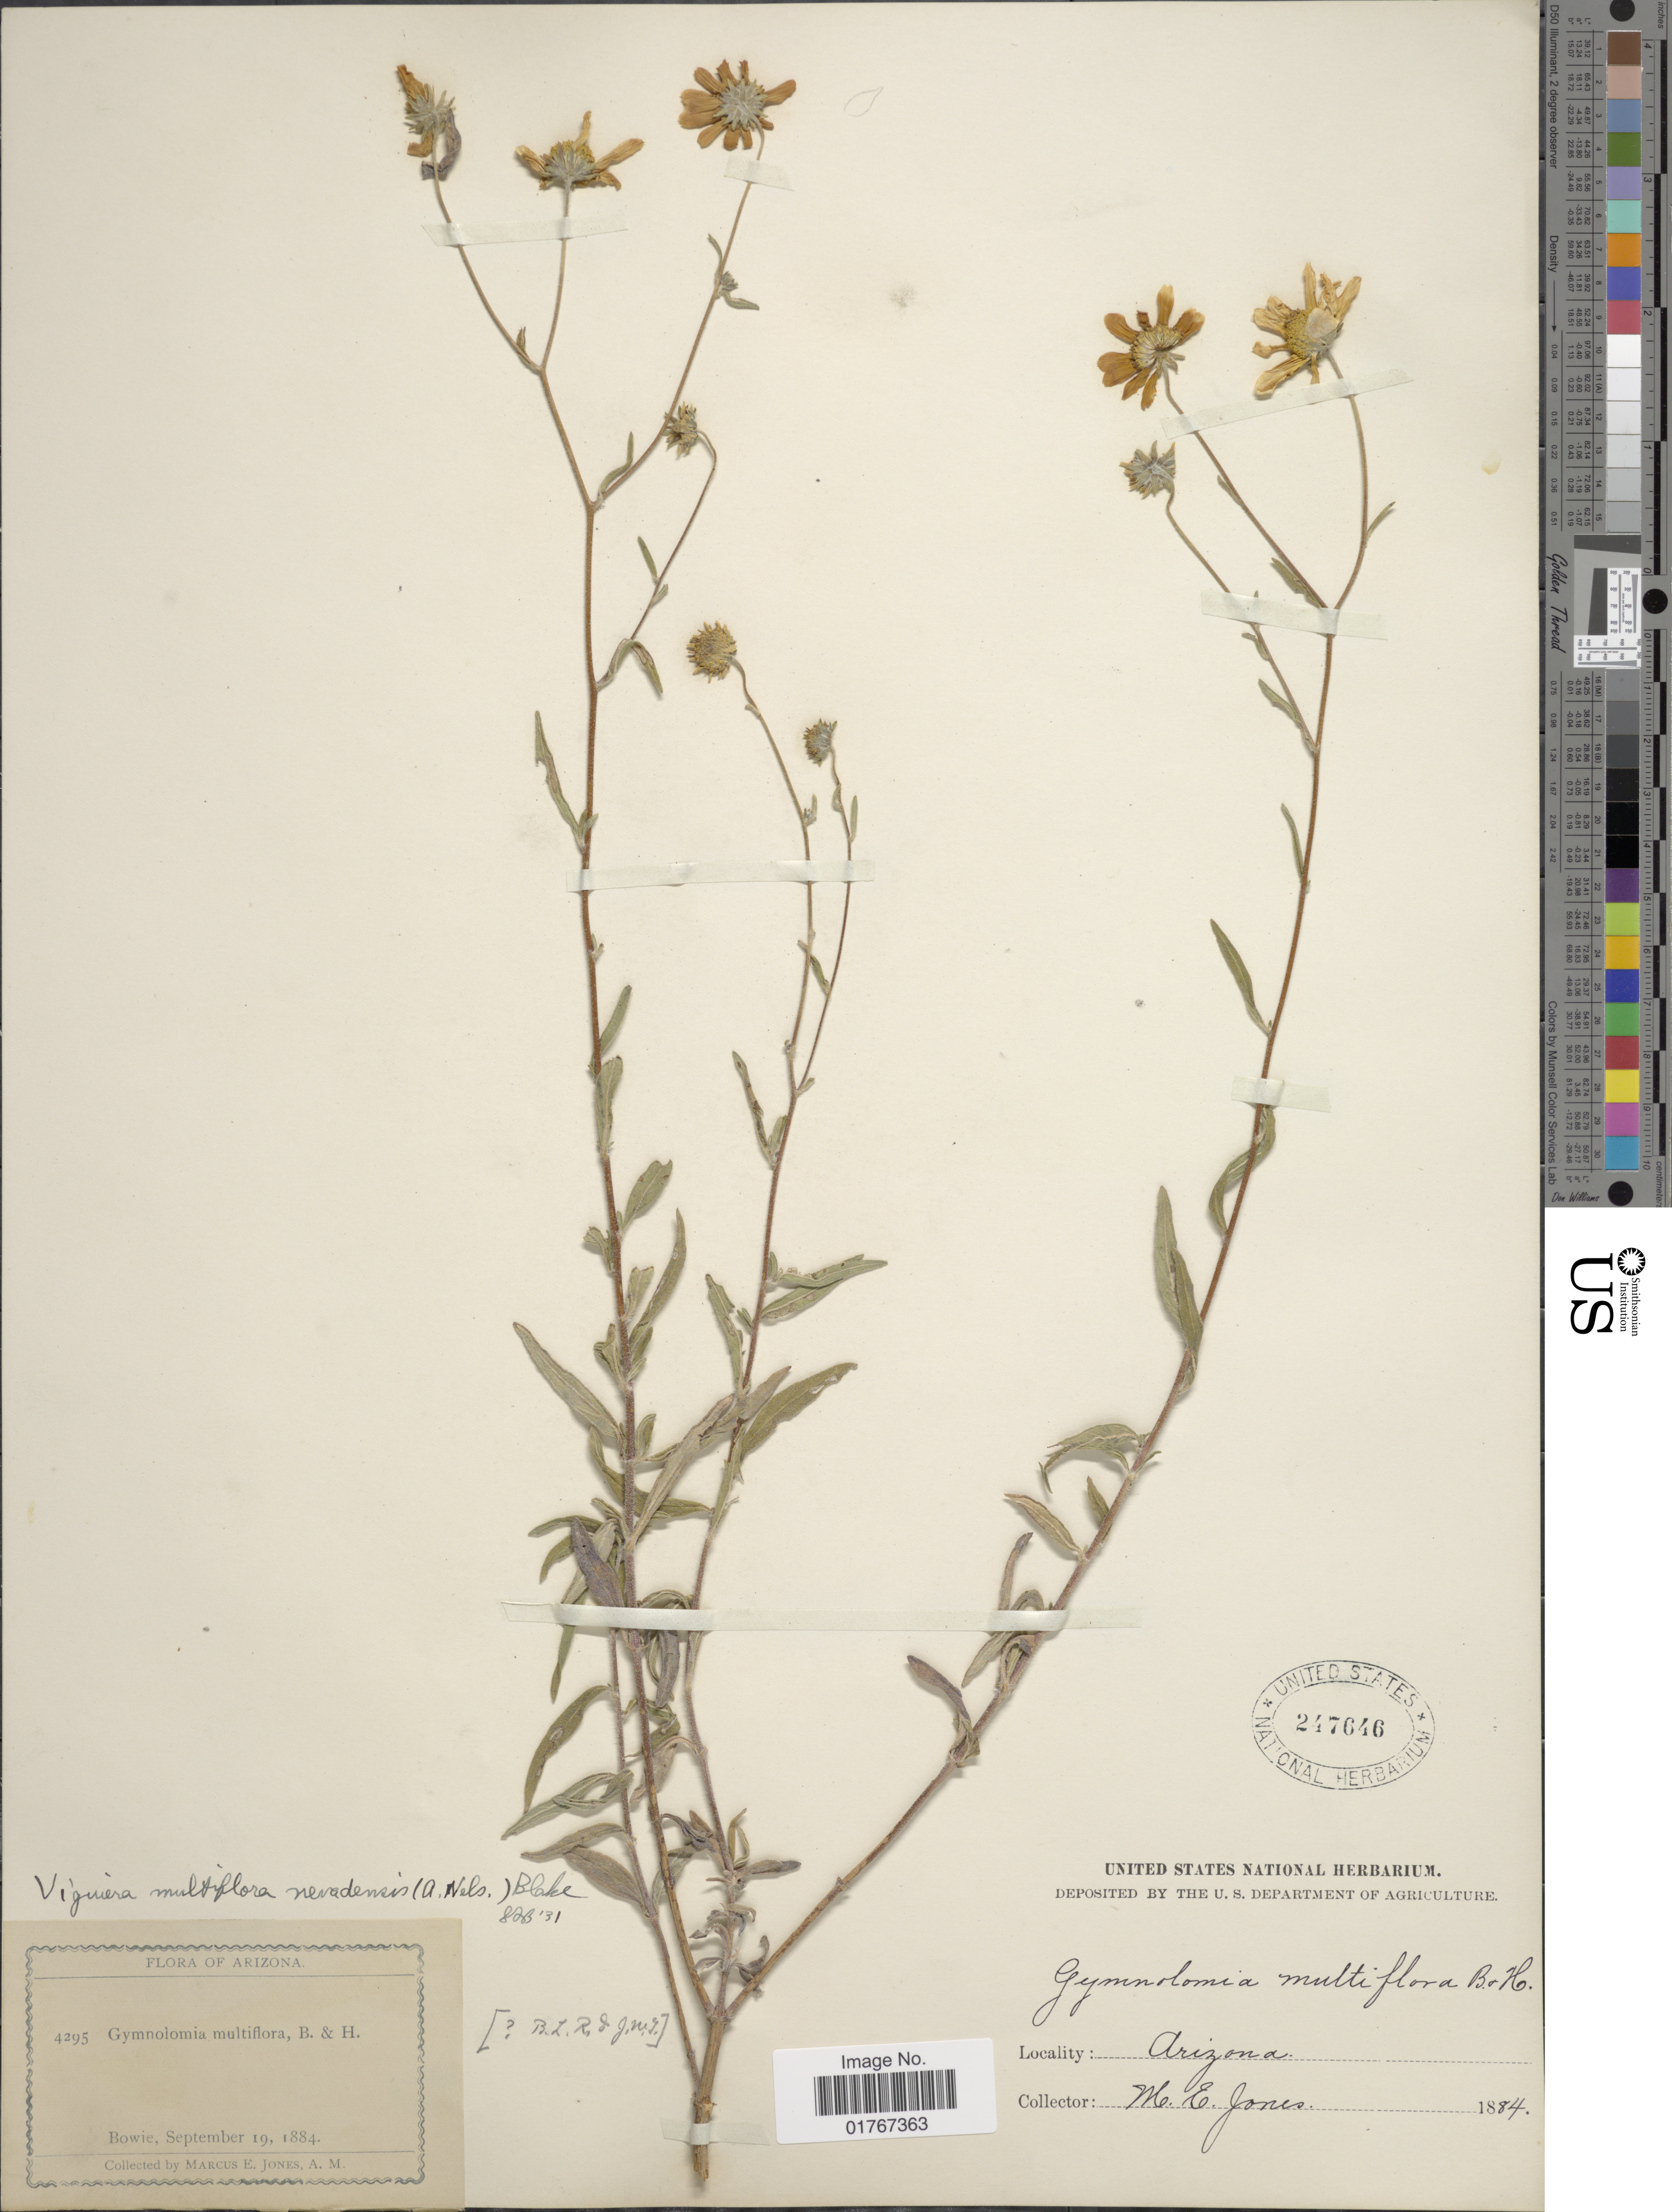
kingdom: Plantae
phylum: Tracheophyta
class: Magnoliopsida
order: Asterales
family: Asteraceae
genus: Heliomeris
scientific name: Heliomeris multiflora var. nevadensis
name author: (A. Nelson) Blake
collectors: M. E. Jones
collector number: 4295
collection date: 1884-09-19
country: United States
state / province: Arizona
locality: Bowie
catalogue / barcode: US 247646